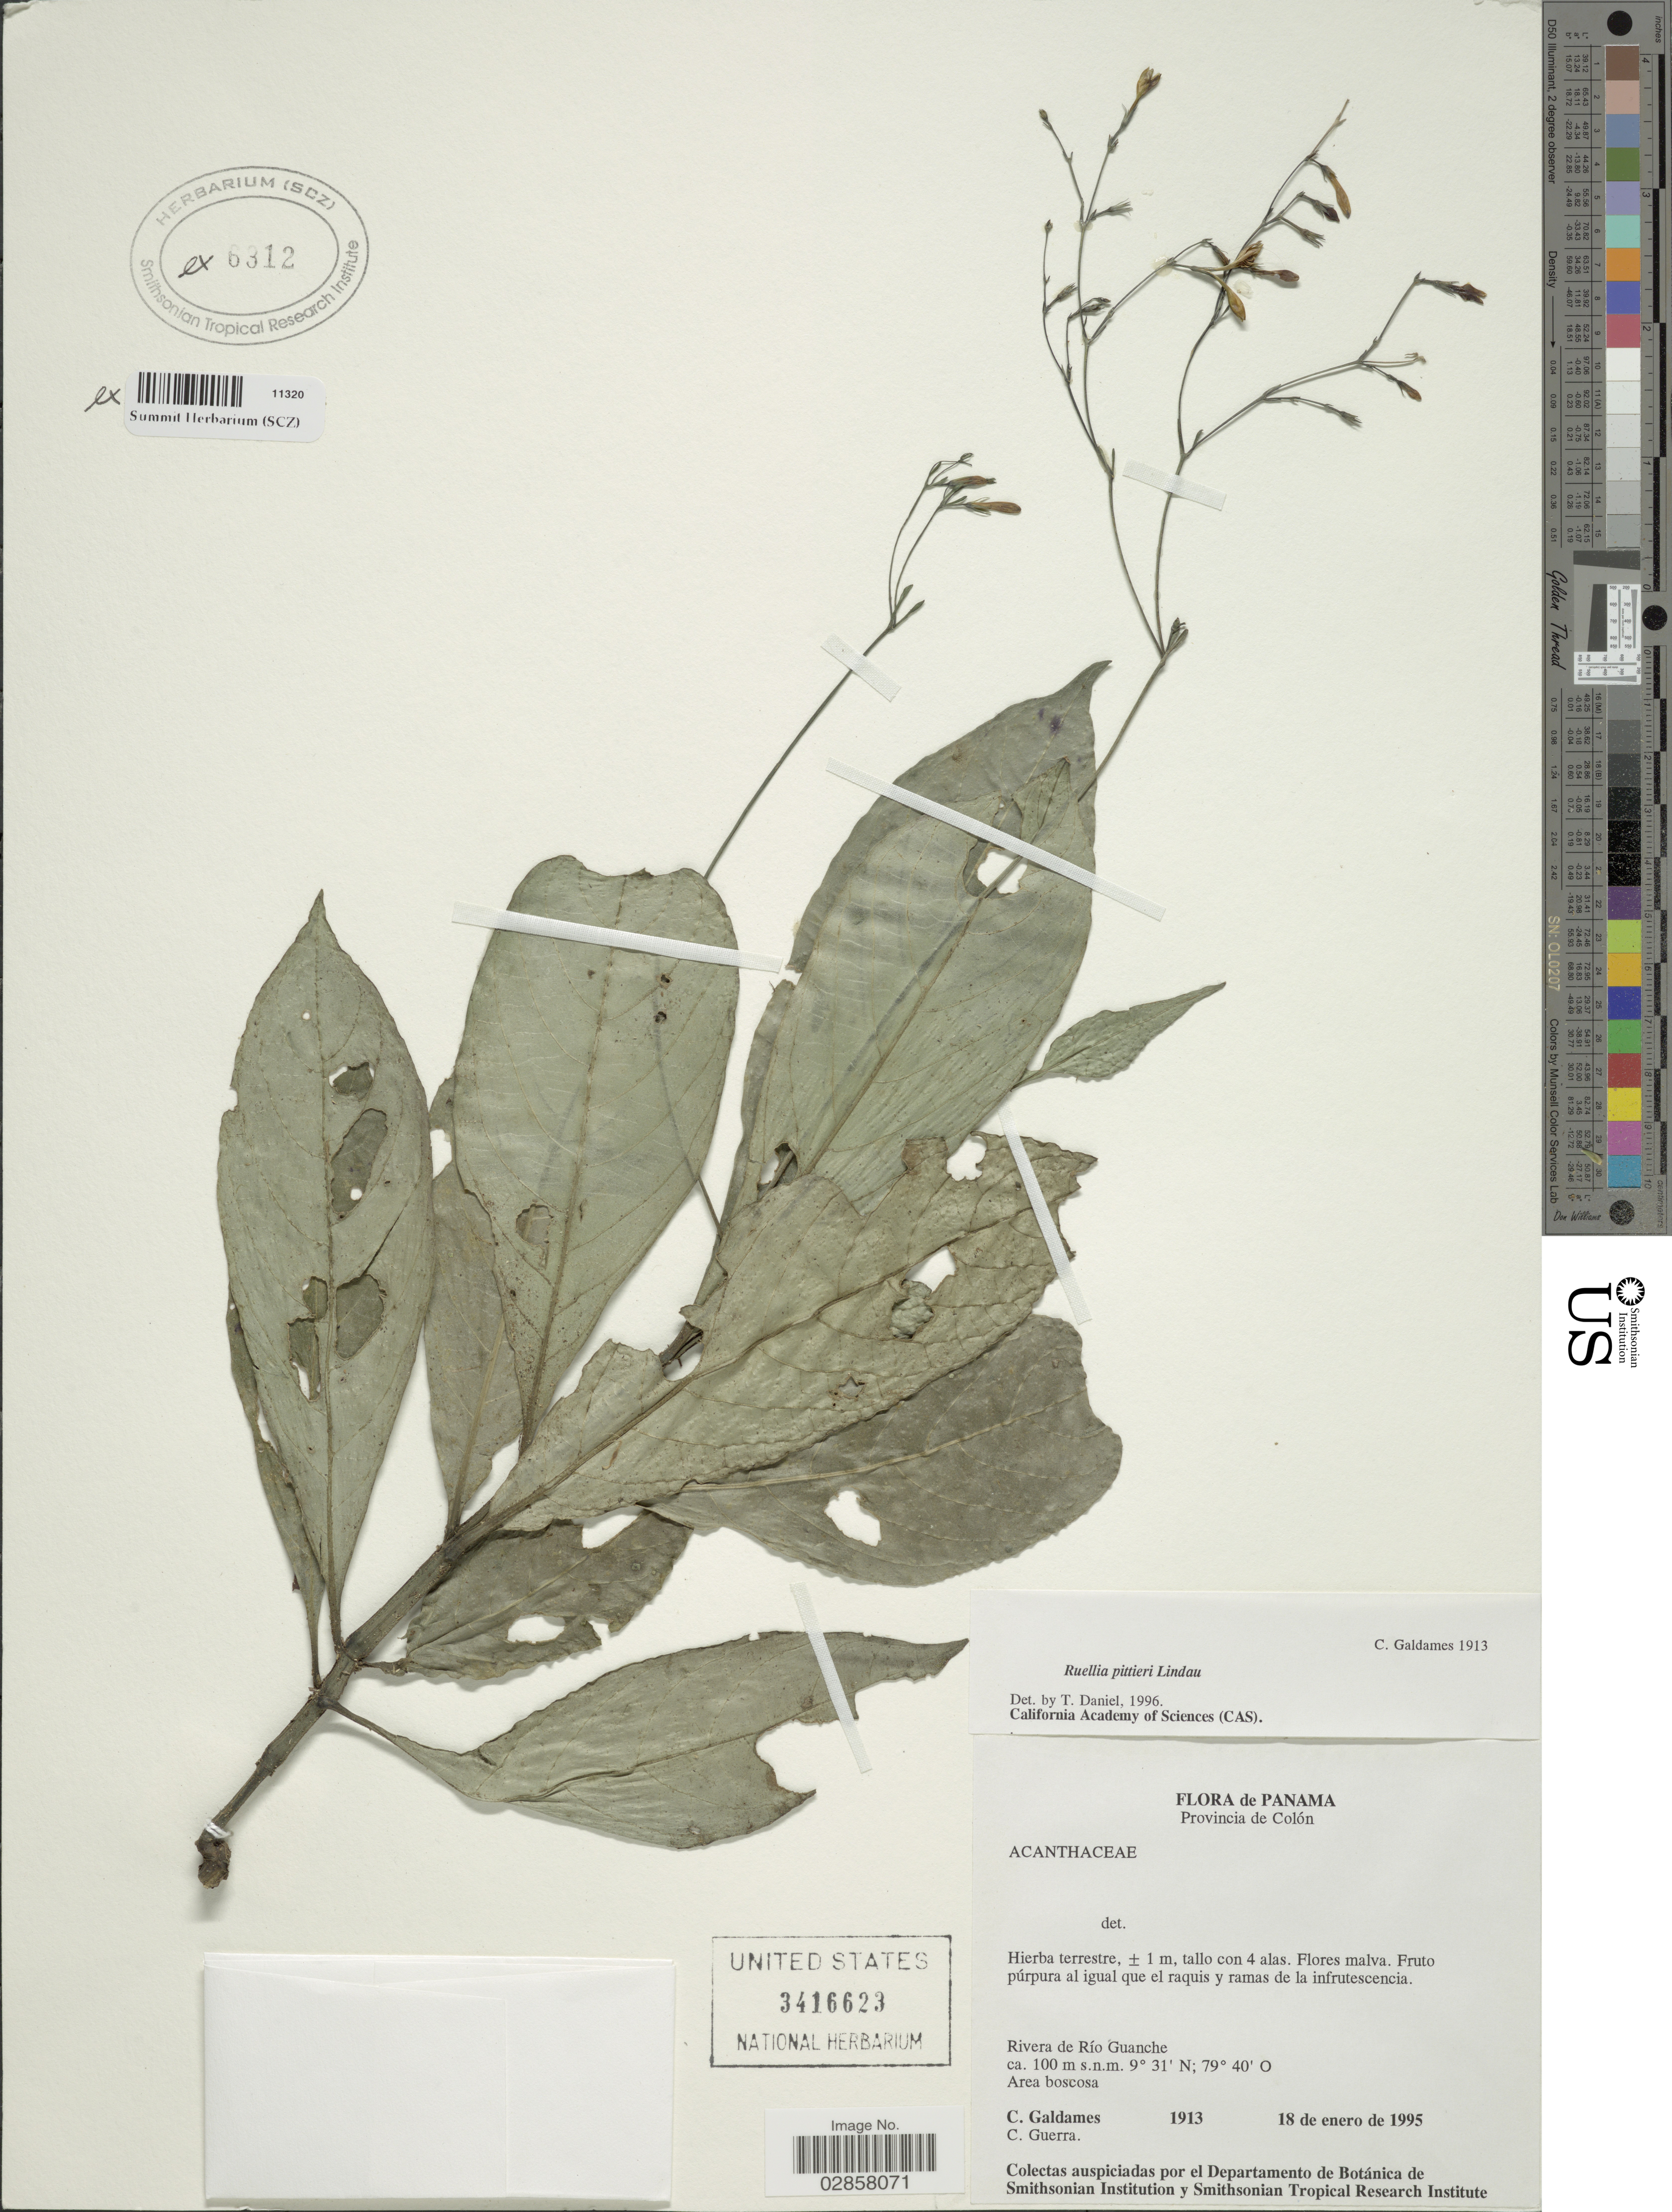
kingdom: Plantae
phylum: Tracheophyta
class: Magnoliopsida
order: Lamiales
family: Acanthaceae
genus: Ruellia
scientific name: Ruellia pittieri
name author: Lindau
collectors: C. Galdames & C. Guerra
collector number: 1913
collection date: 1995-01-18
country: Panama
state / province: Colón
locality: Rivera de Río Guanche.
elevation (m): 100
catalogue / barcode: US 3416623